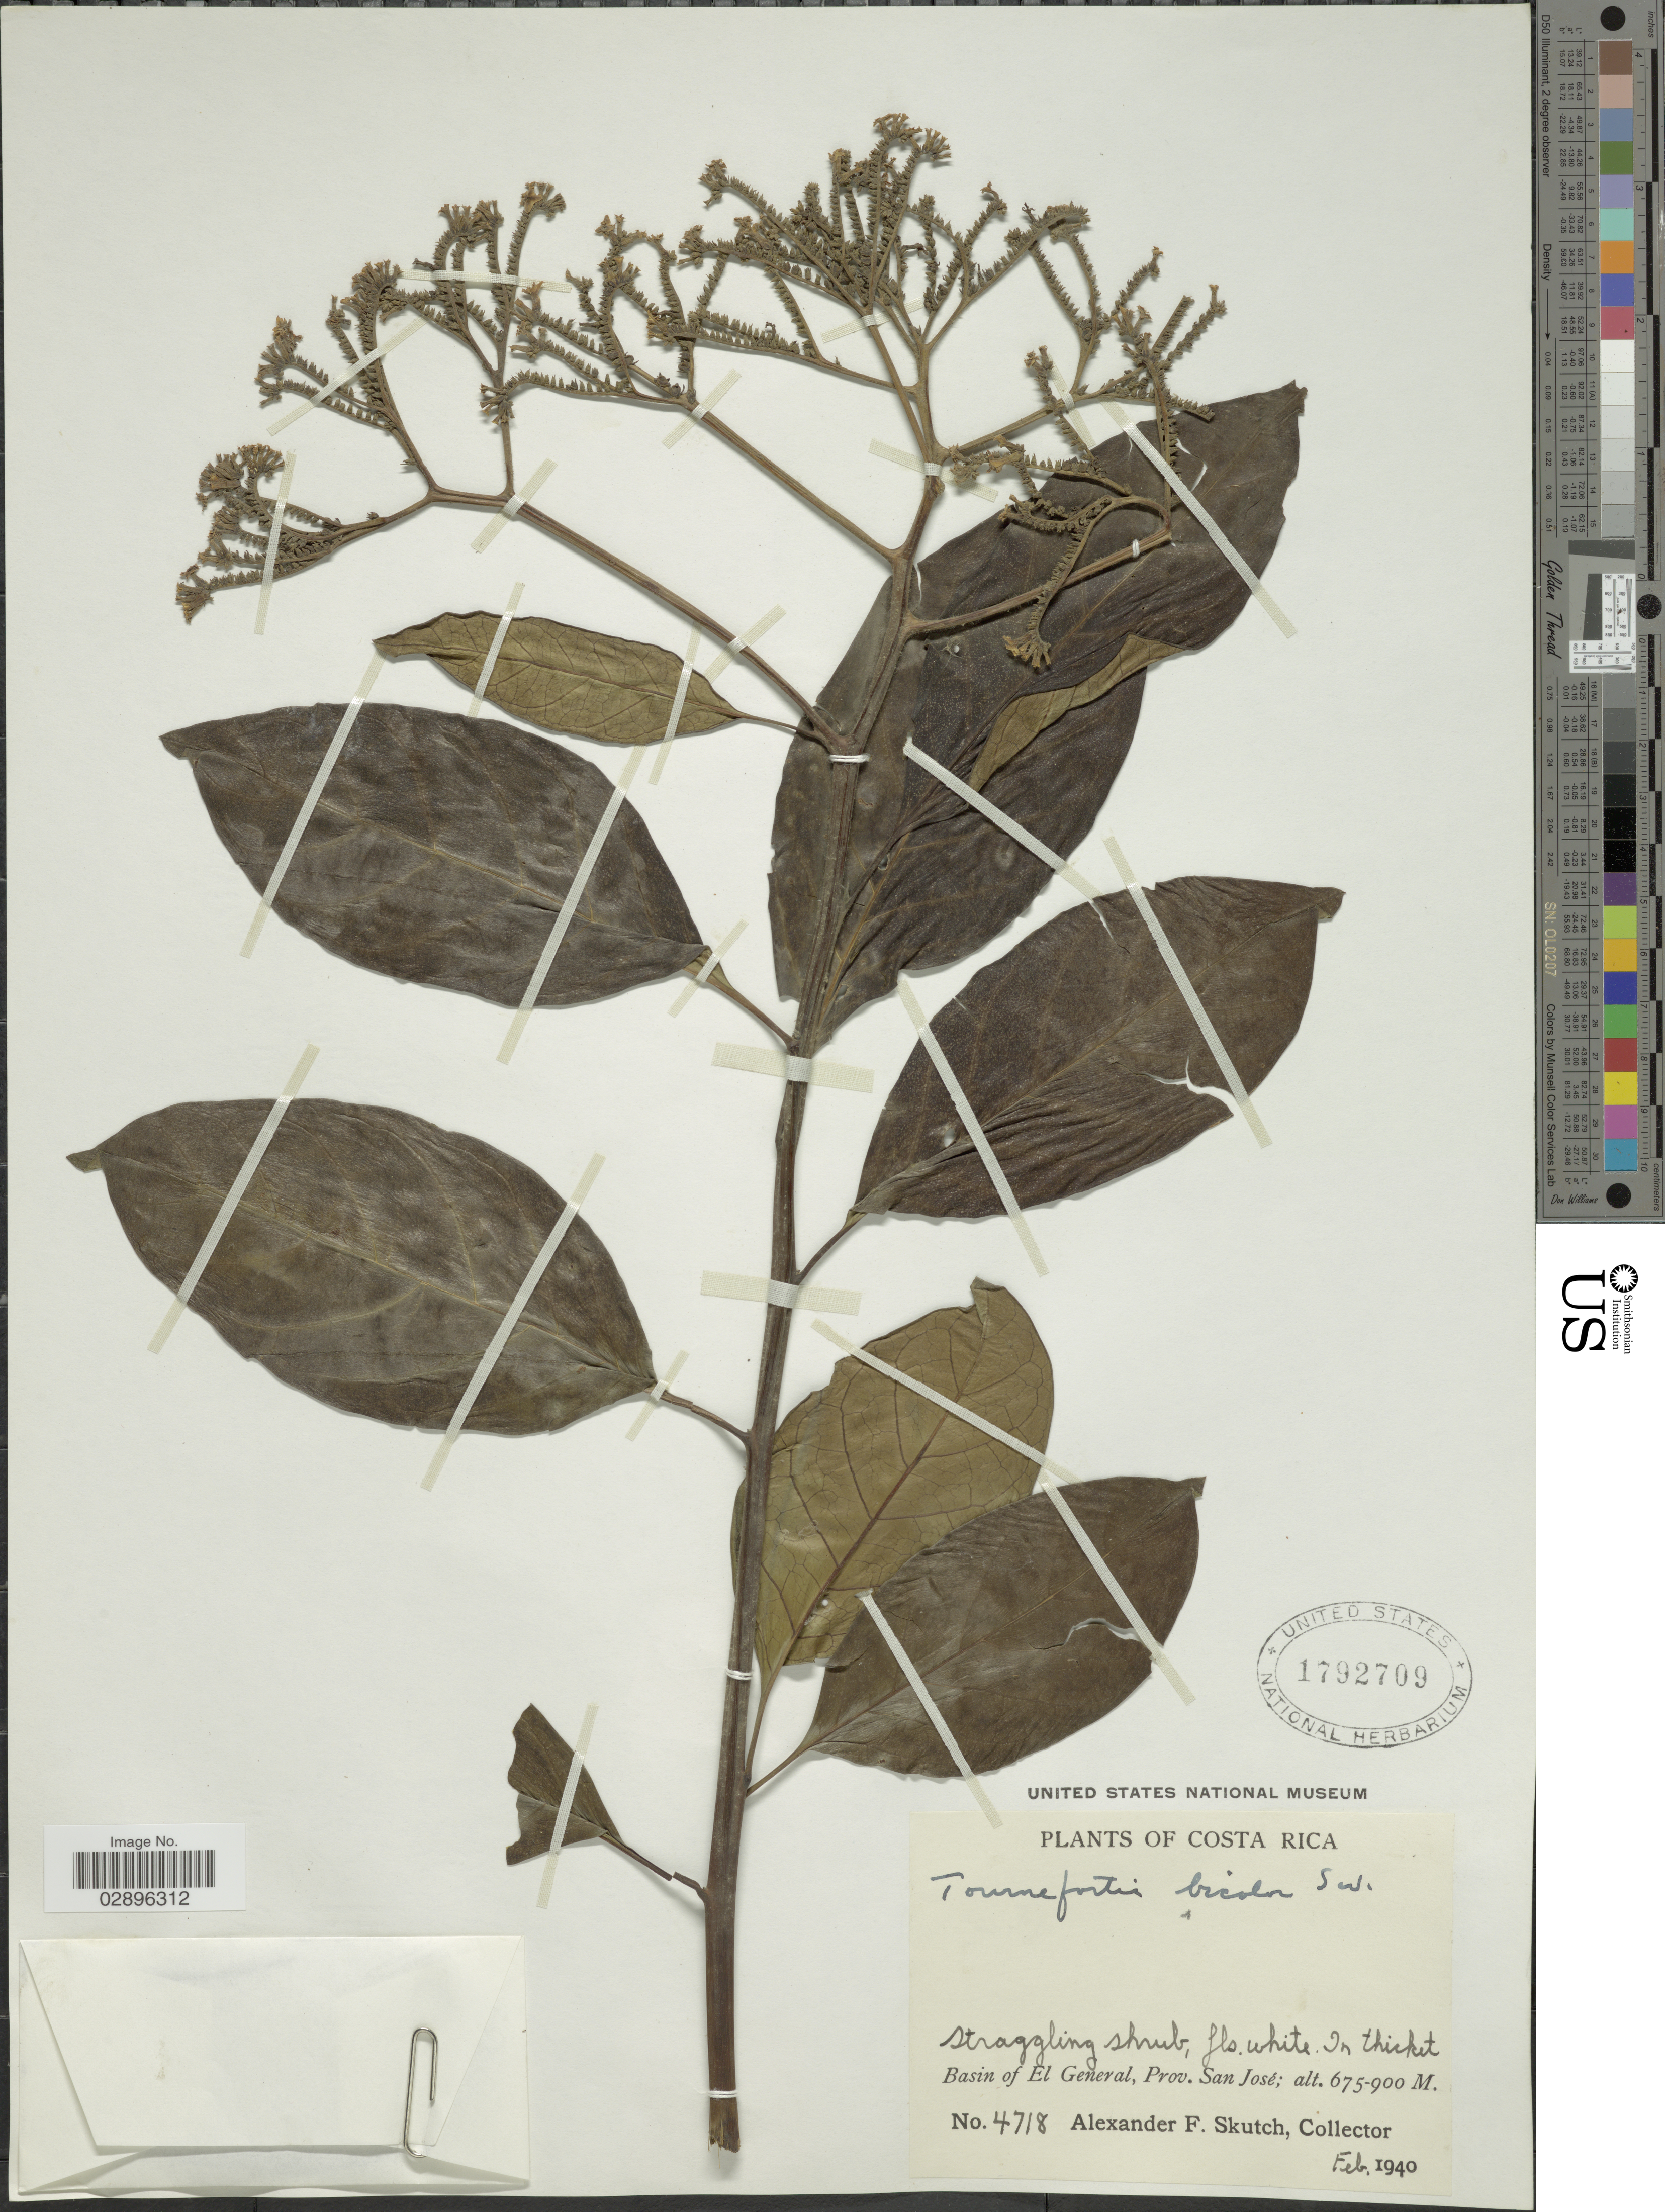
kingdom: Plantae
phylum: Tracheophyta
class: Magnoliopsida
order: Boraginales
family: Heliotropiaceae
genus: Tournefortia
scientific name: Tournefortia bicolor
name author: Sw.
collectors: A. F. Skutch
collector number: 4718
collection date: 1940-02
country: Costa Rica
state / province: San José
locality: Basin of El General.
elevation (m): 675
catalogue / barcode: US 1792709